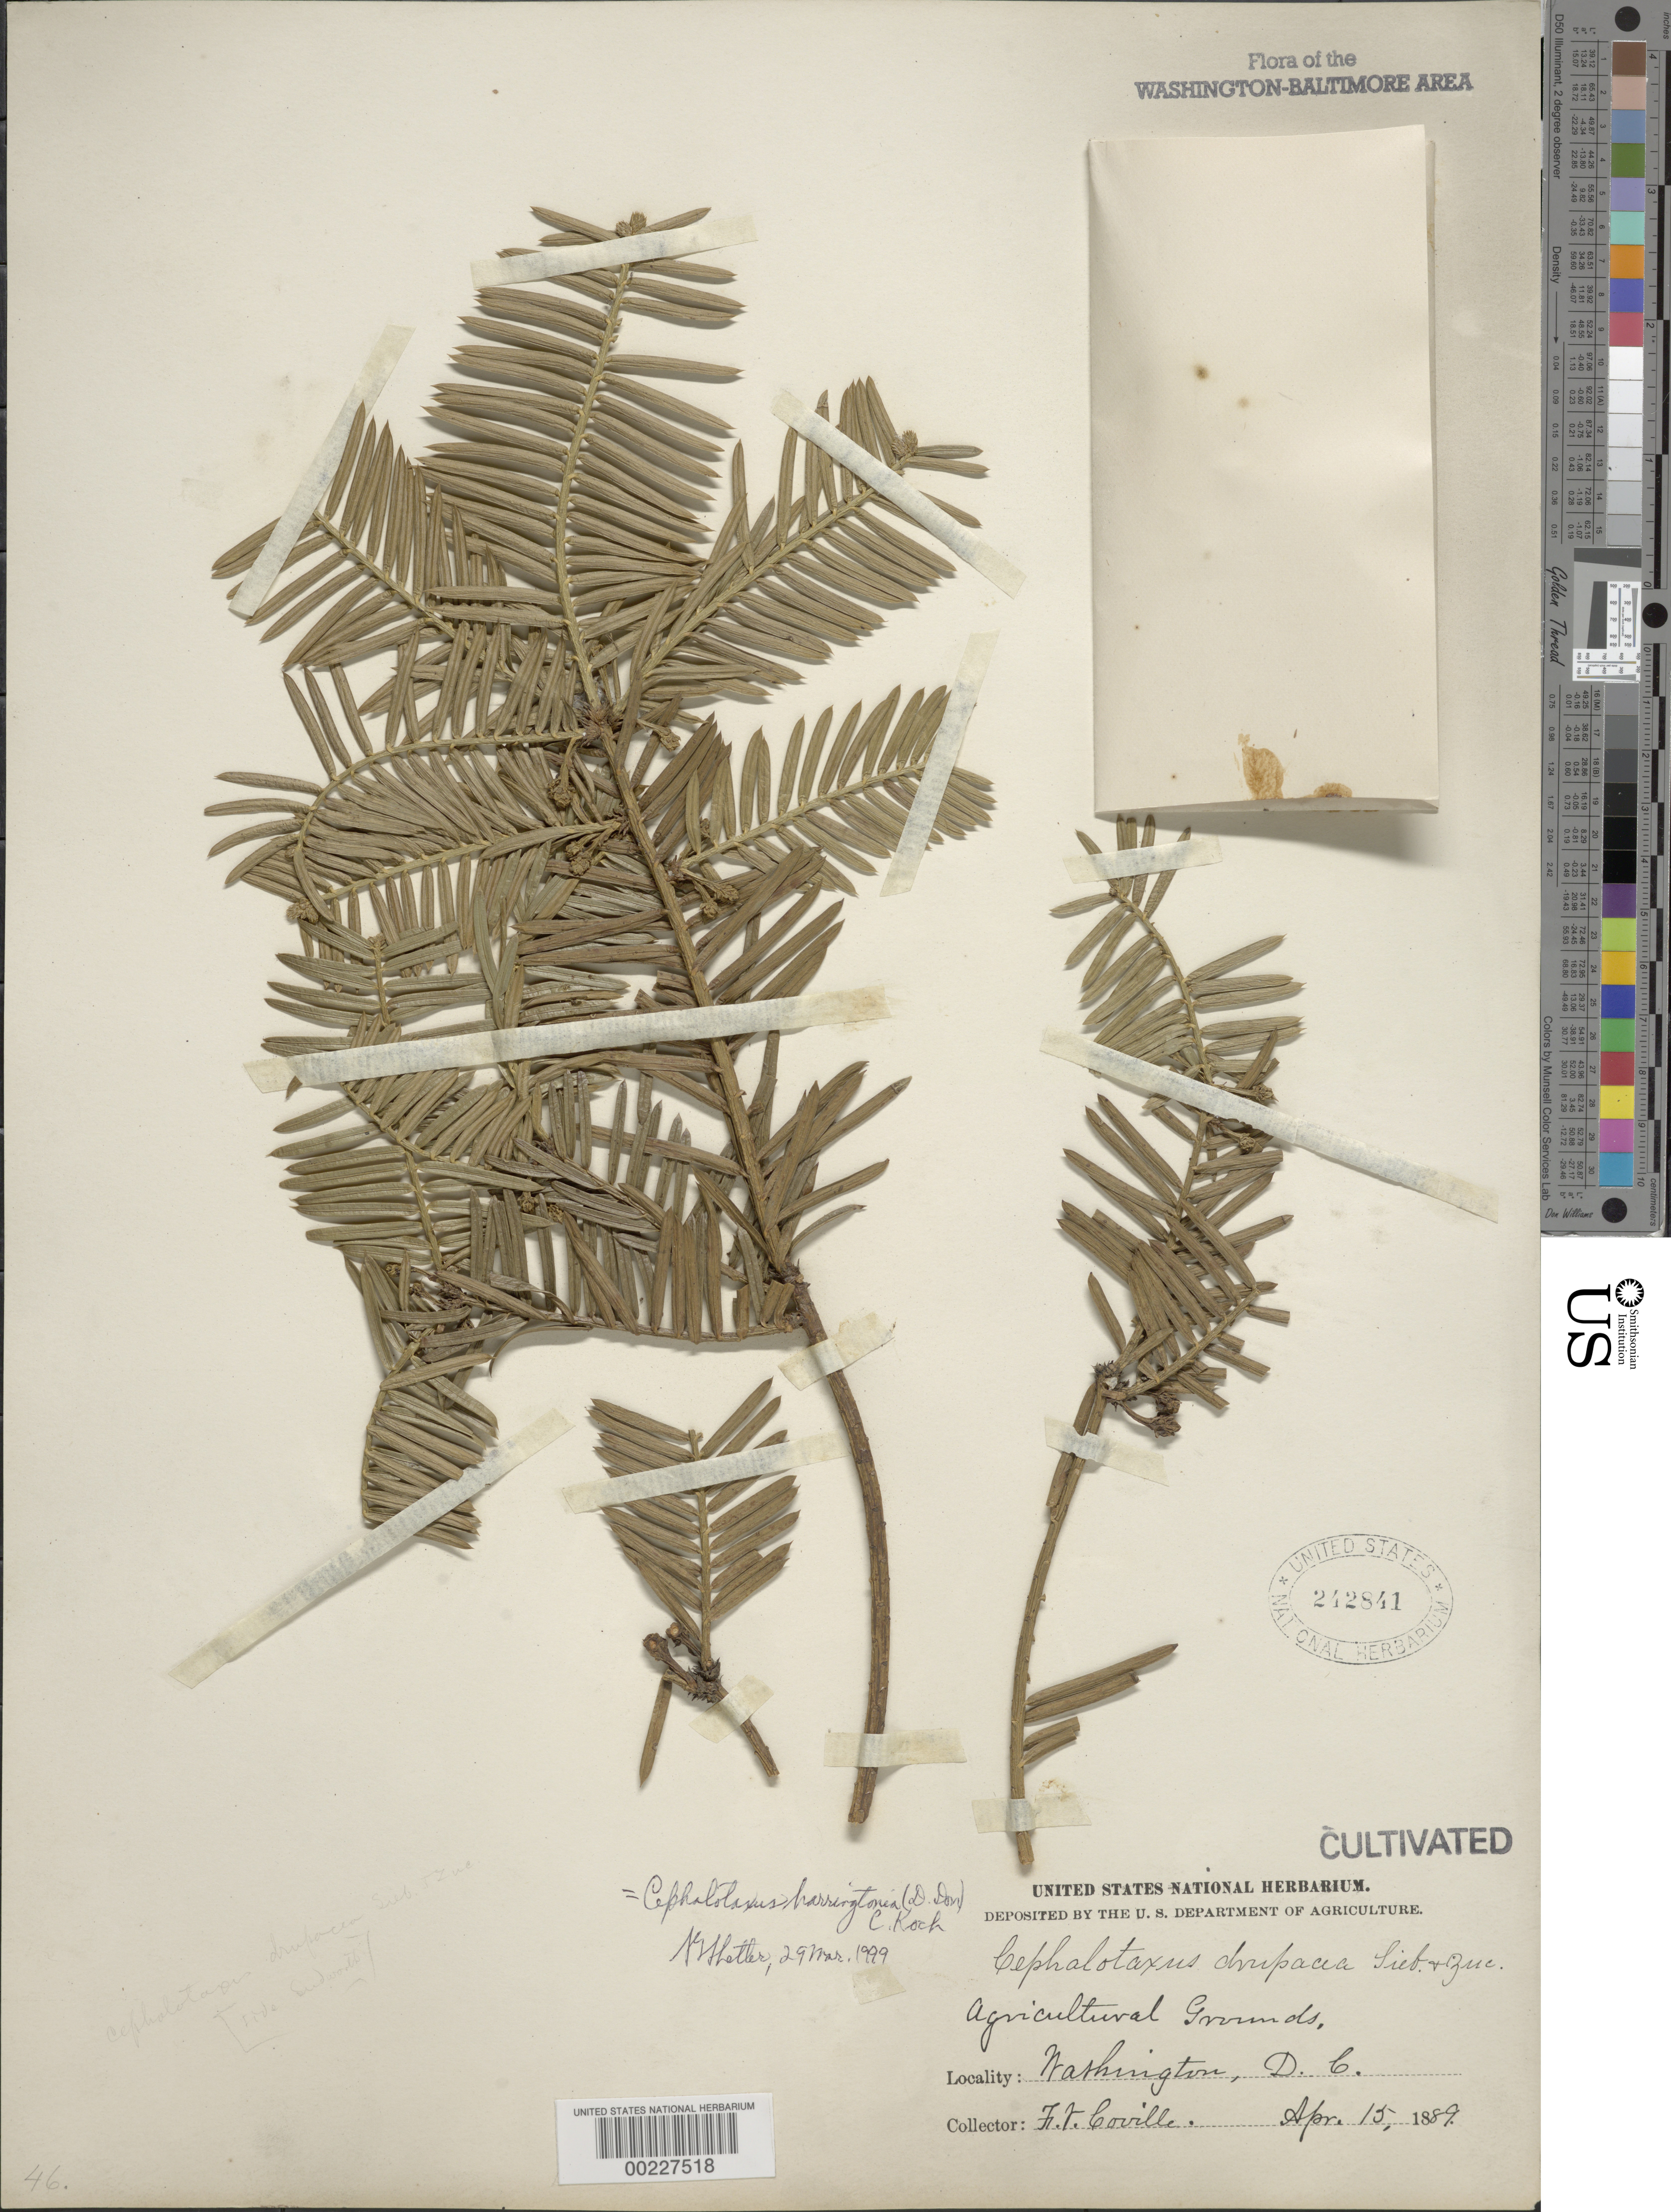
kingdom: Plantae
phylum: Tracheophyta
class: Pinopsida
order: Pinales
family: Cephalotaxaceae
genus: Cephalotaxus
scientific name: Cephalotaxus harringtonia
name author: (Knight) K. Koch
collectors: F. V. Coville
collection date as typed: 15 Apr 1889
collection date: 1889-04-15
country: United States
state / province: District of Columbia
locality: Agricultural grounds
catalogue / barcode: US 242841